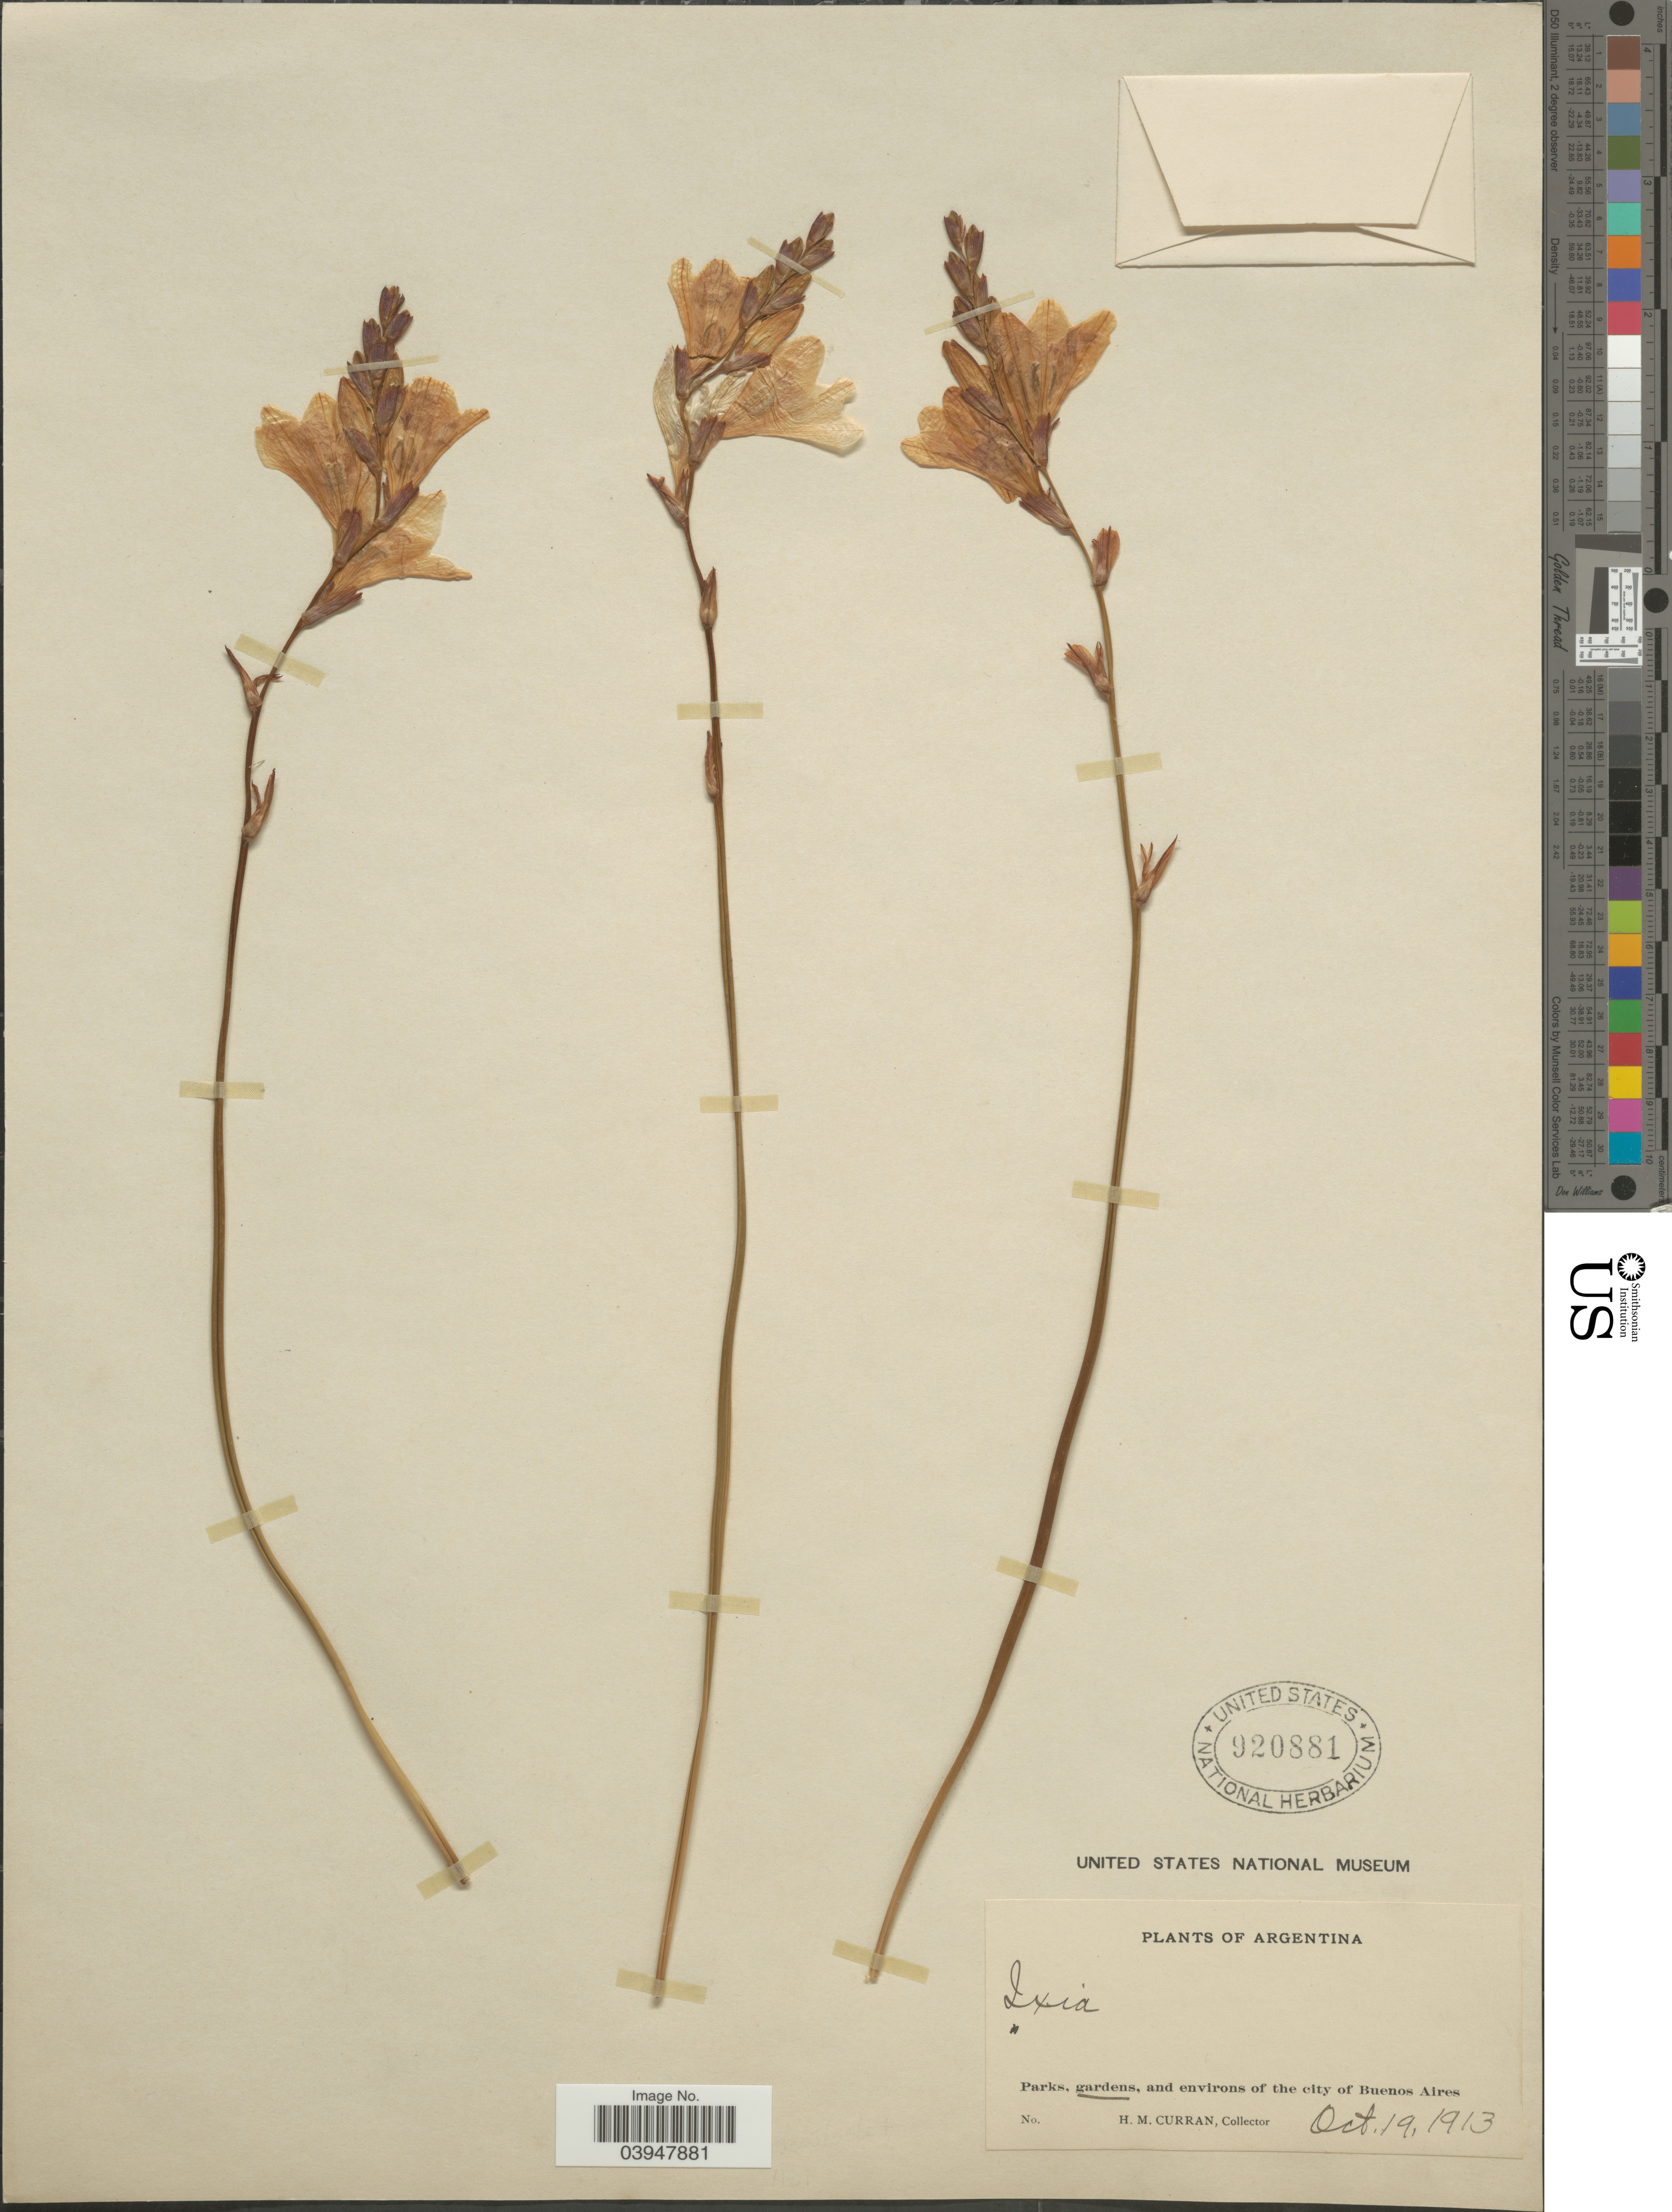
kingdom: Plantae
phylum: Tracheophyta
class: Liliopsida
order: Asparagales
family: Iridaceae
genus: Ixia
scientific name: Ixia sp.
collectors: H. M. Curran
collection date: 1913-10-19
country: Argentina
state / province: Buenos Aires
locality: Gardens of the city of Buenos Aires.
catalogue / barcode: US 920881